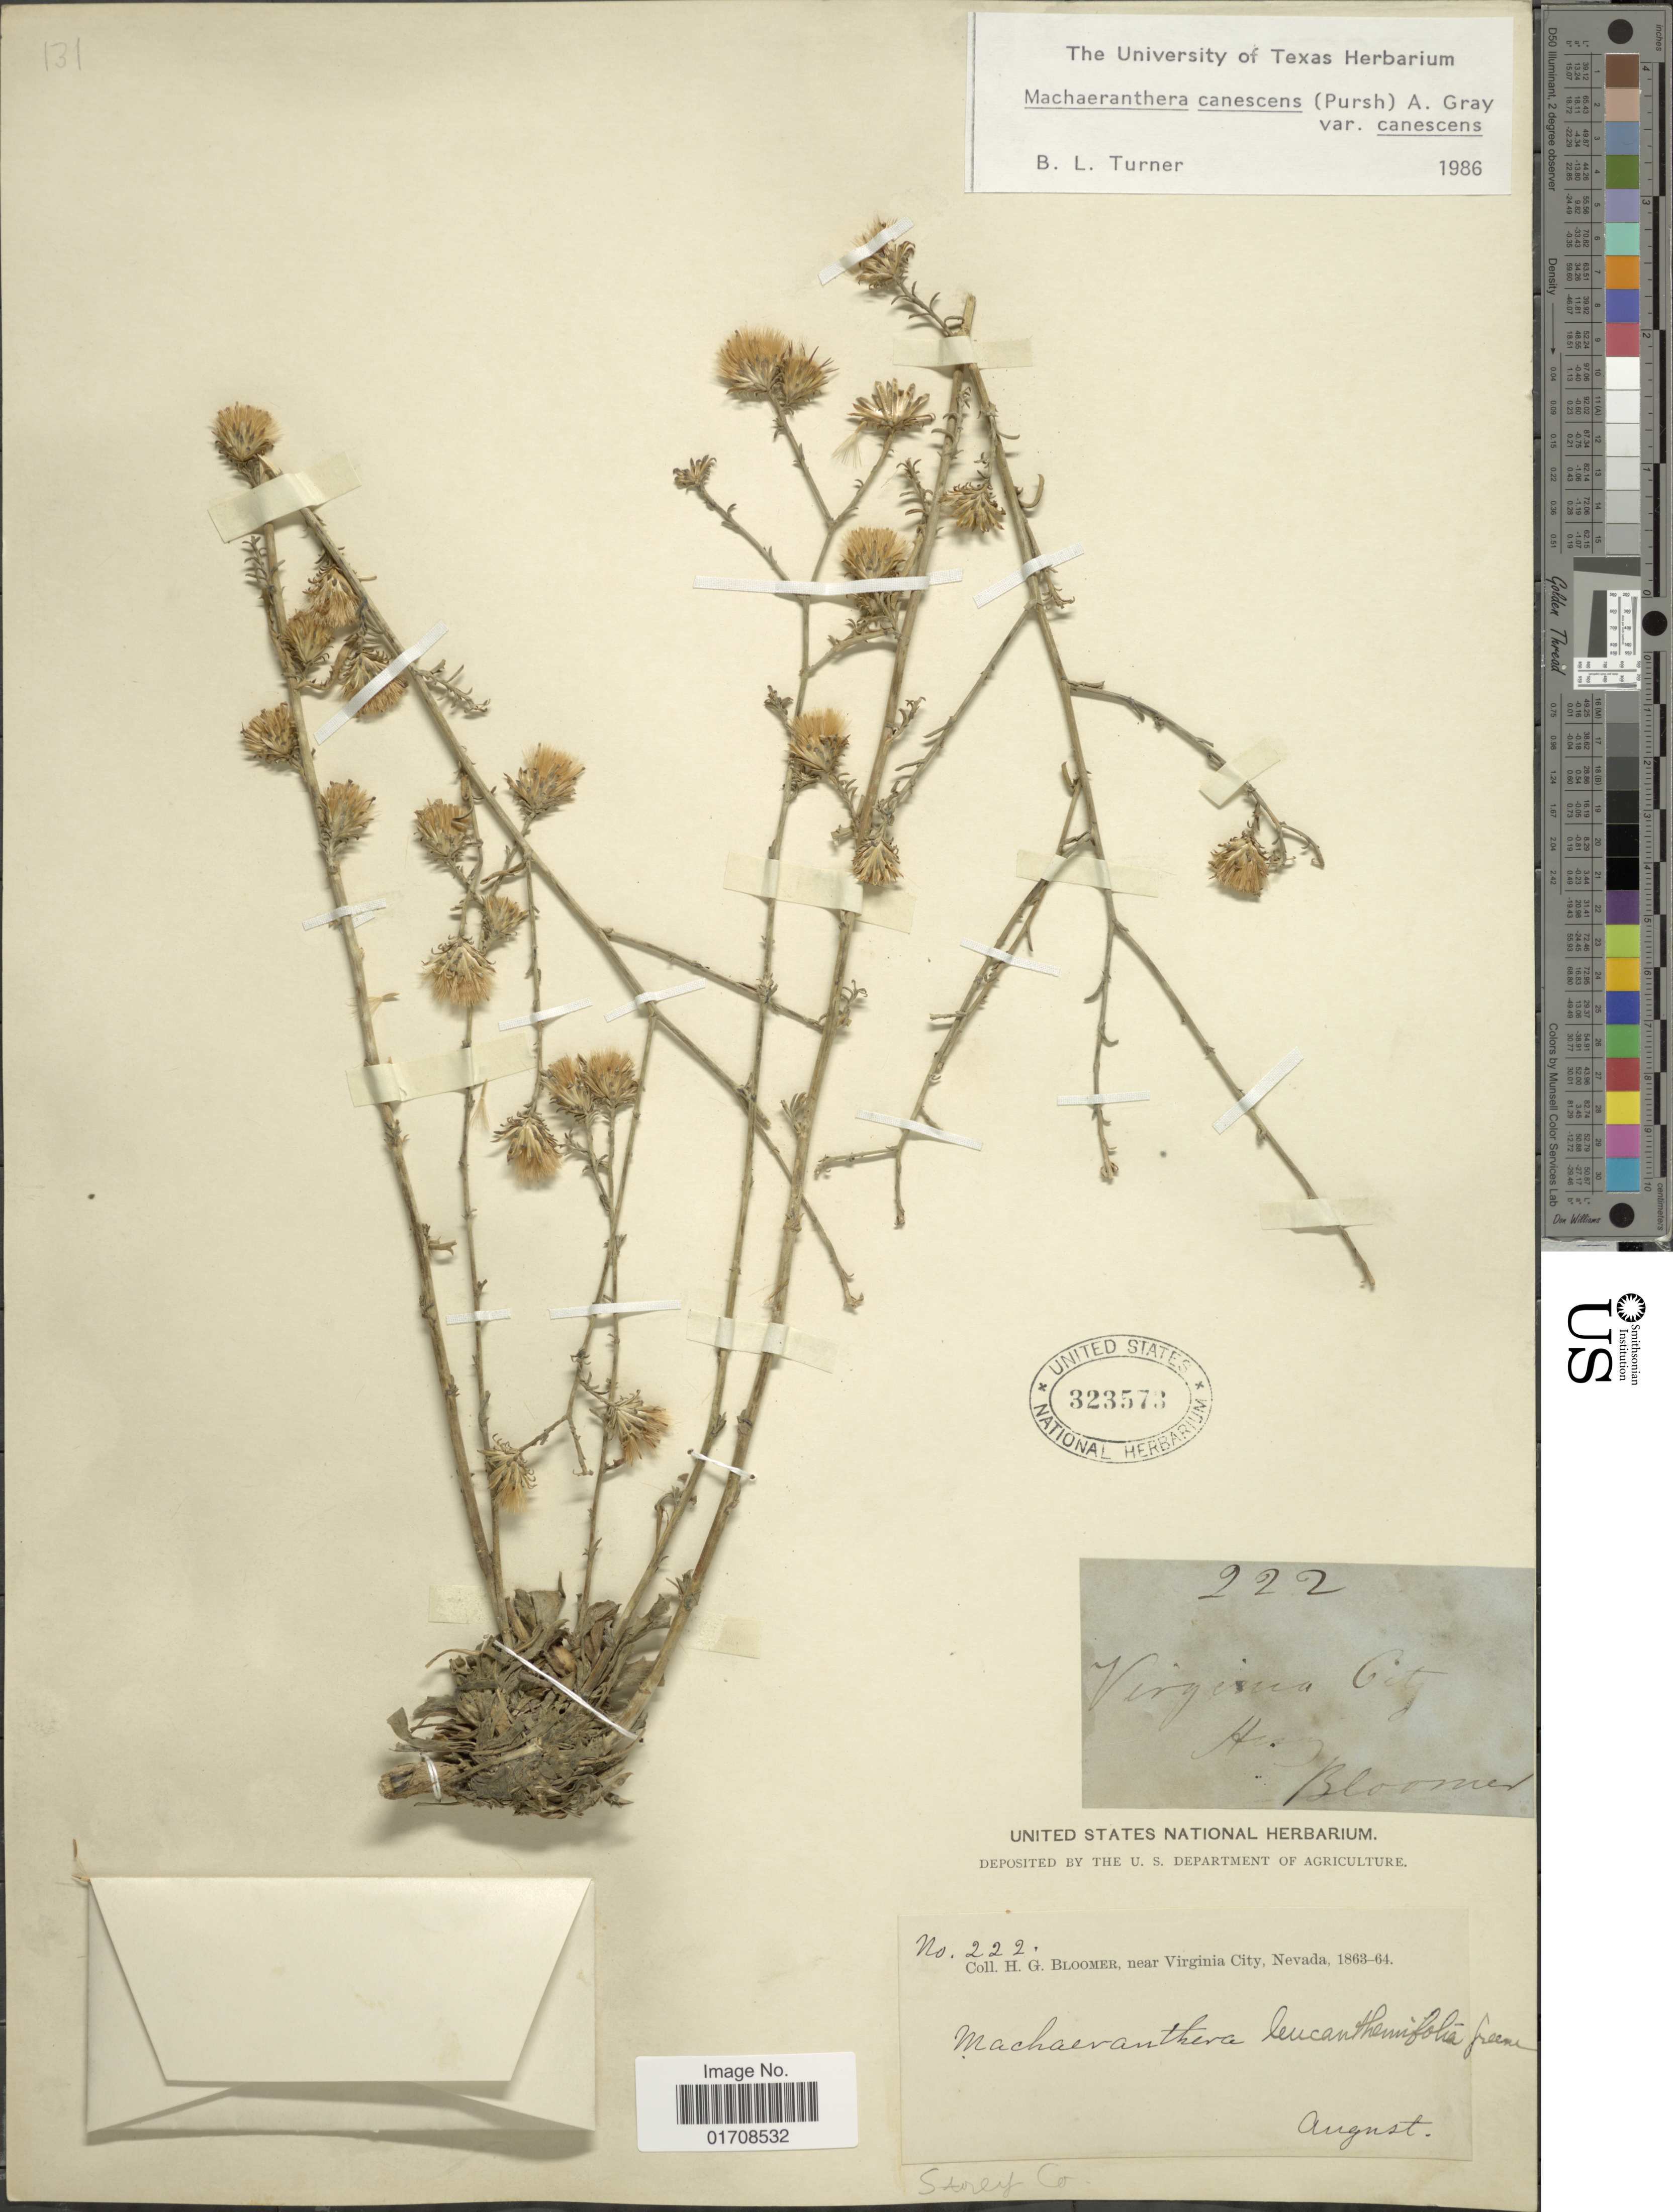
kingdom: Plantae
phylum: Tracheophyta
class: Magnoliopsida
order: Asterales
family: Asteraceae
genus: Machaeranthera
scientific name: Machaeranthera canescens var. canescens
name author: (Pursh) A. Gray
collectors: H. Bloomer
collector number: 222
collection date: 1863-08/1864-08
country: United States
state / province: Nevada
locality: Near Virginia City, Storey Co.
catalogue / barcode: US 323573